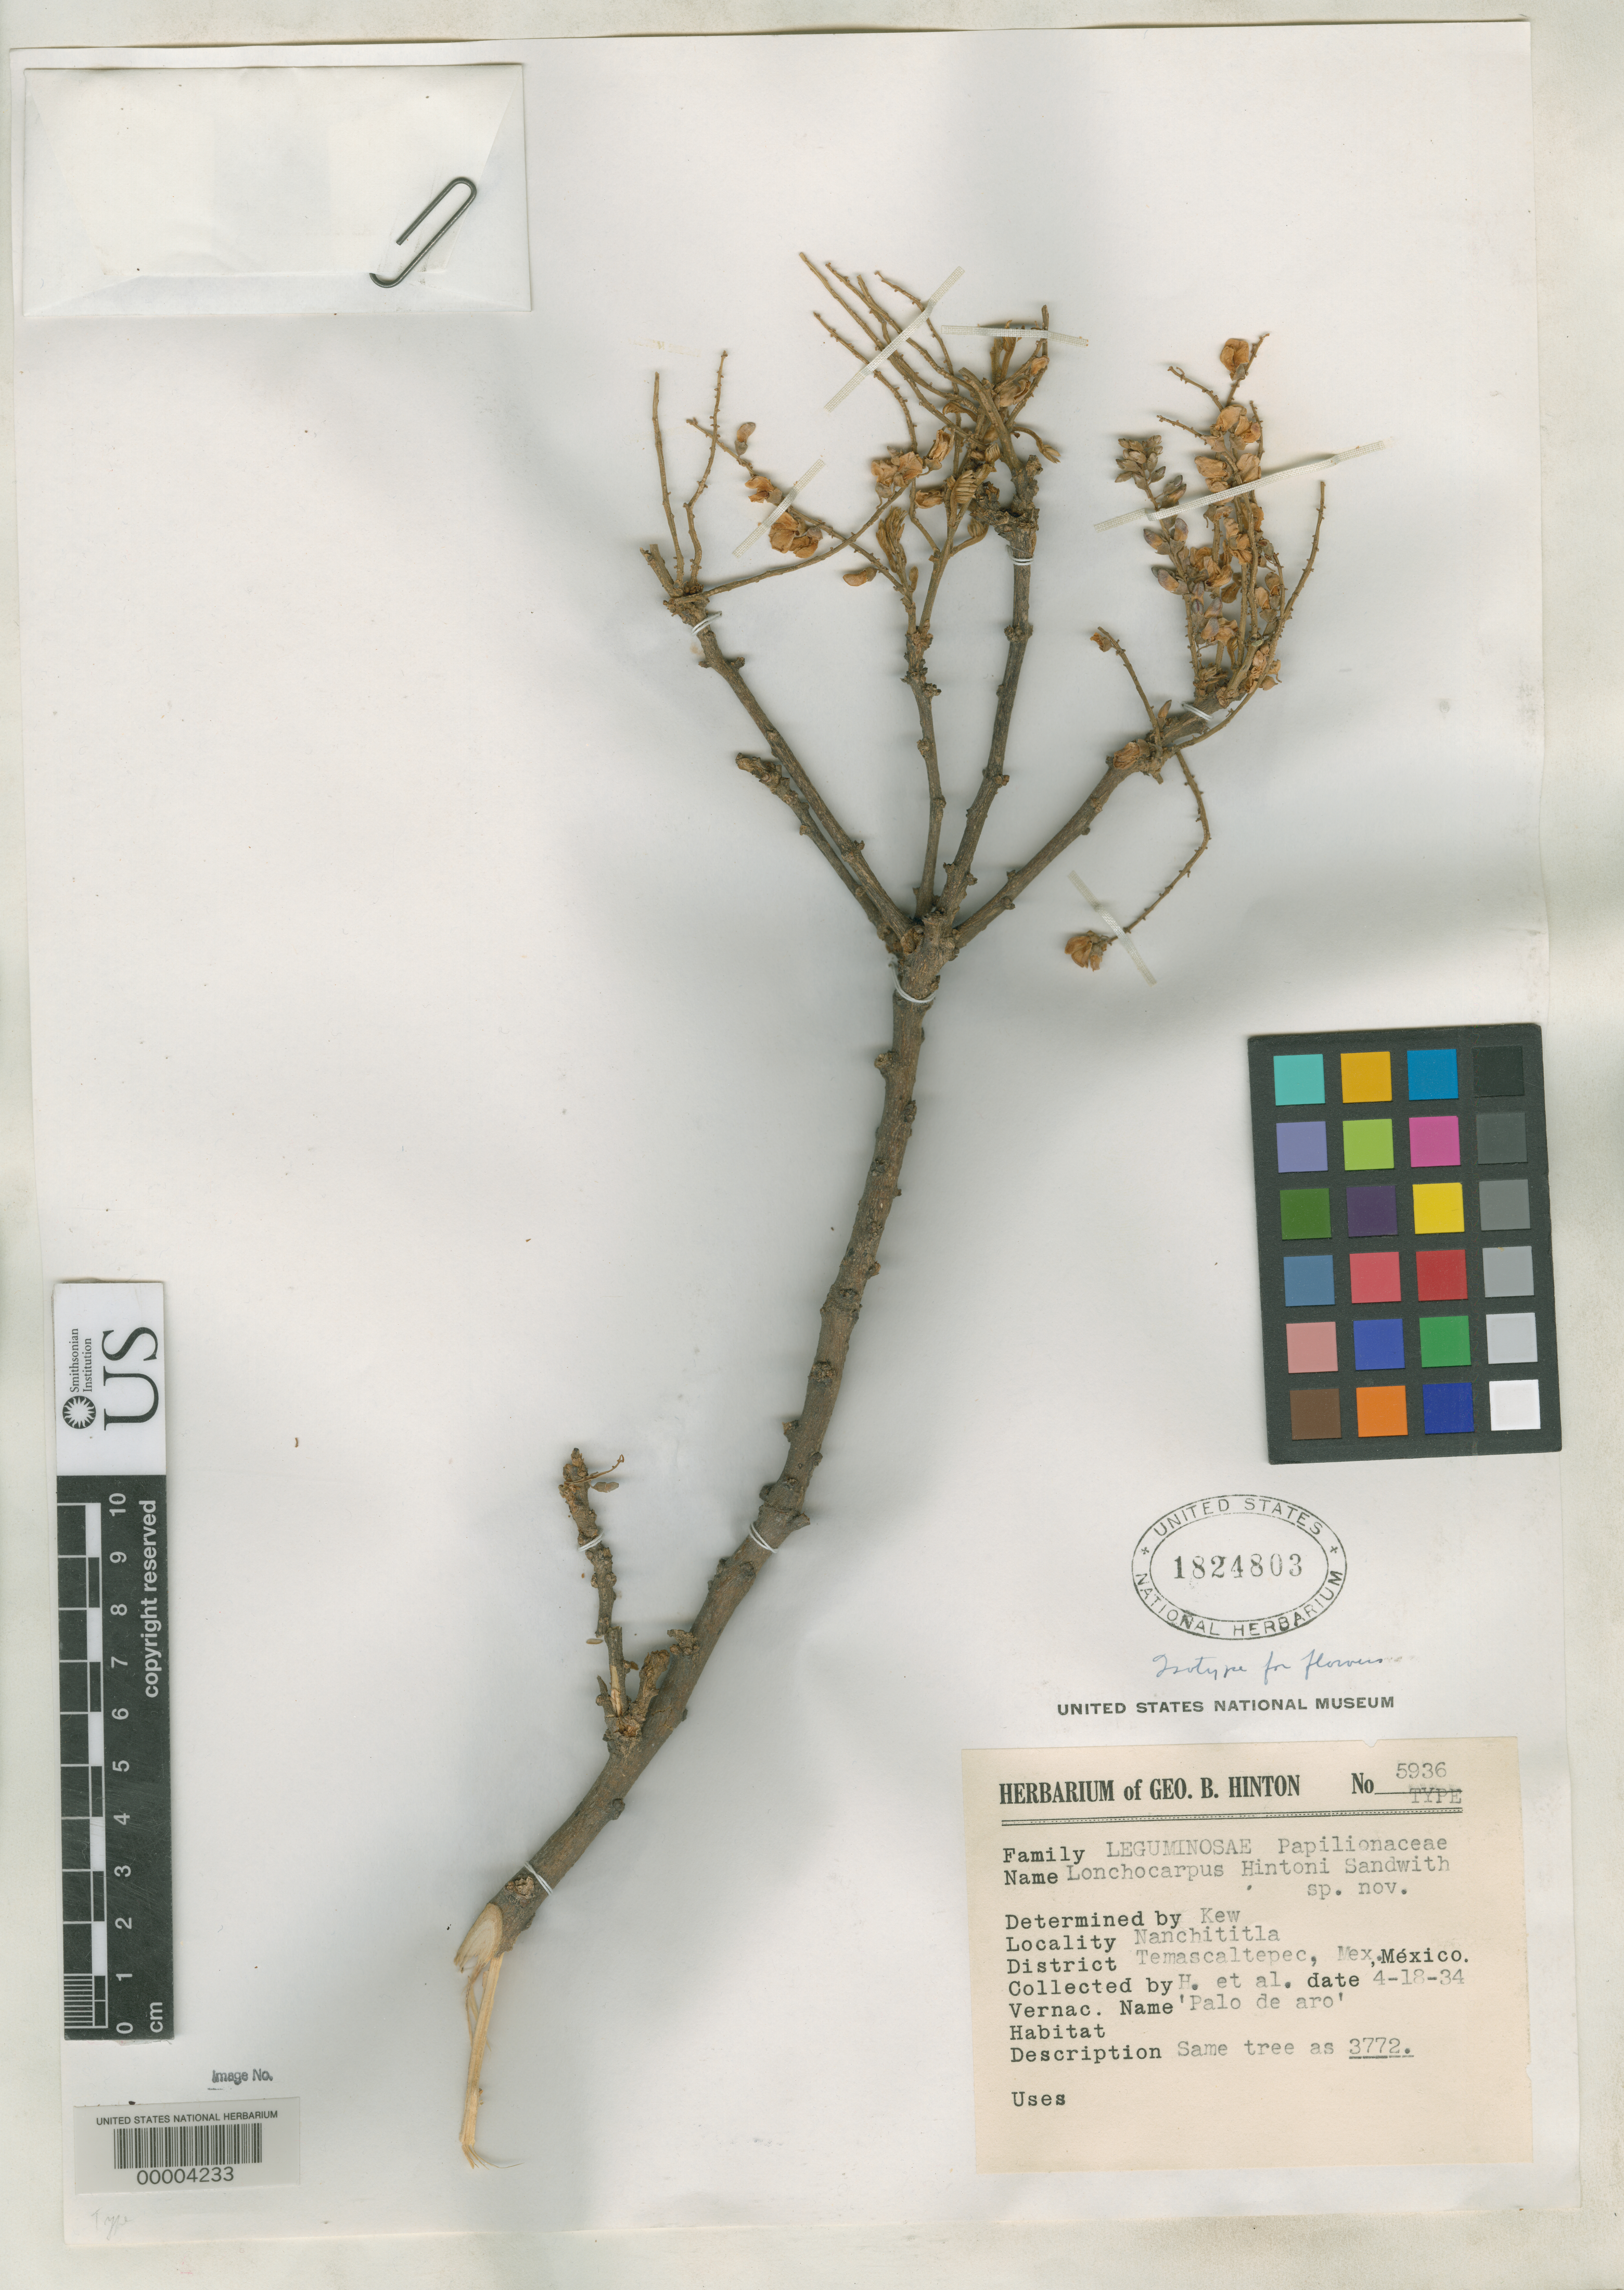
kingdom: Plantae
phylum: Tracheophyta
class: Magnoliopsida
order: Fabales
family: Fabaceae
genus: Lonchocarpus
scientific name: Lonchocarpus hintonii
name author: Sandwith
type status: Isosyntype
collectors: G. B. Hinton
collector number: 5936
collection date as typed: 18 Apr 1934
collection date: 1934-04-18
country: Mexico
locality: Nanchititla.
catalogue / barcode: US 1824803